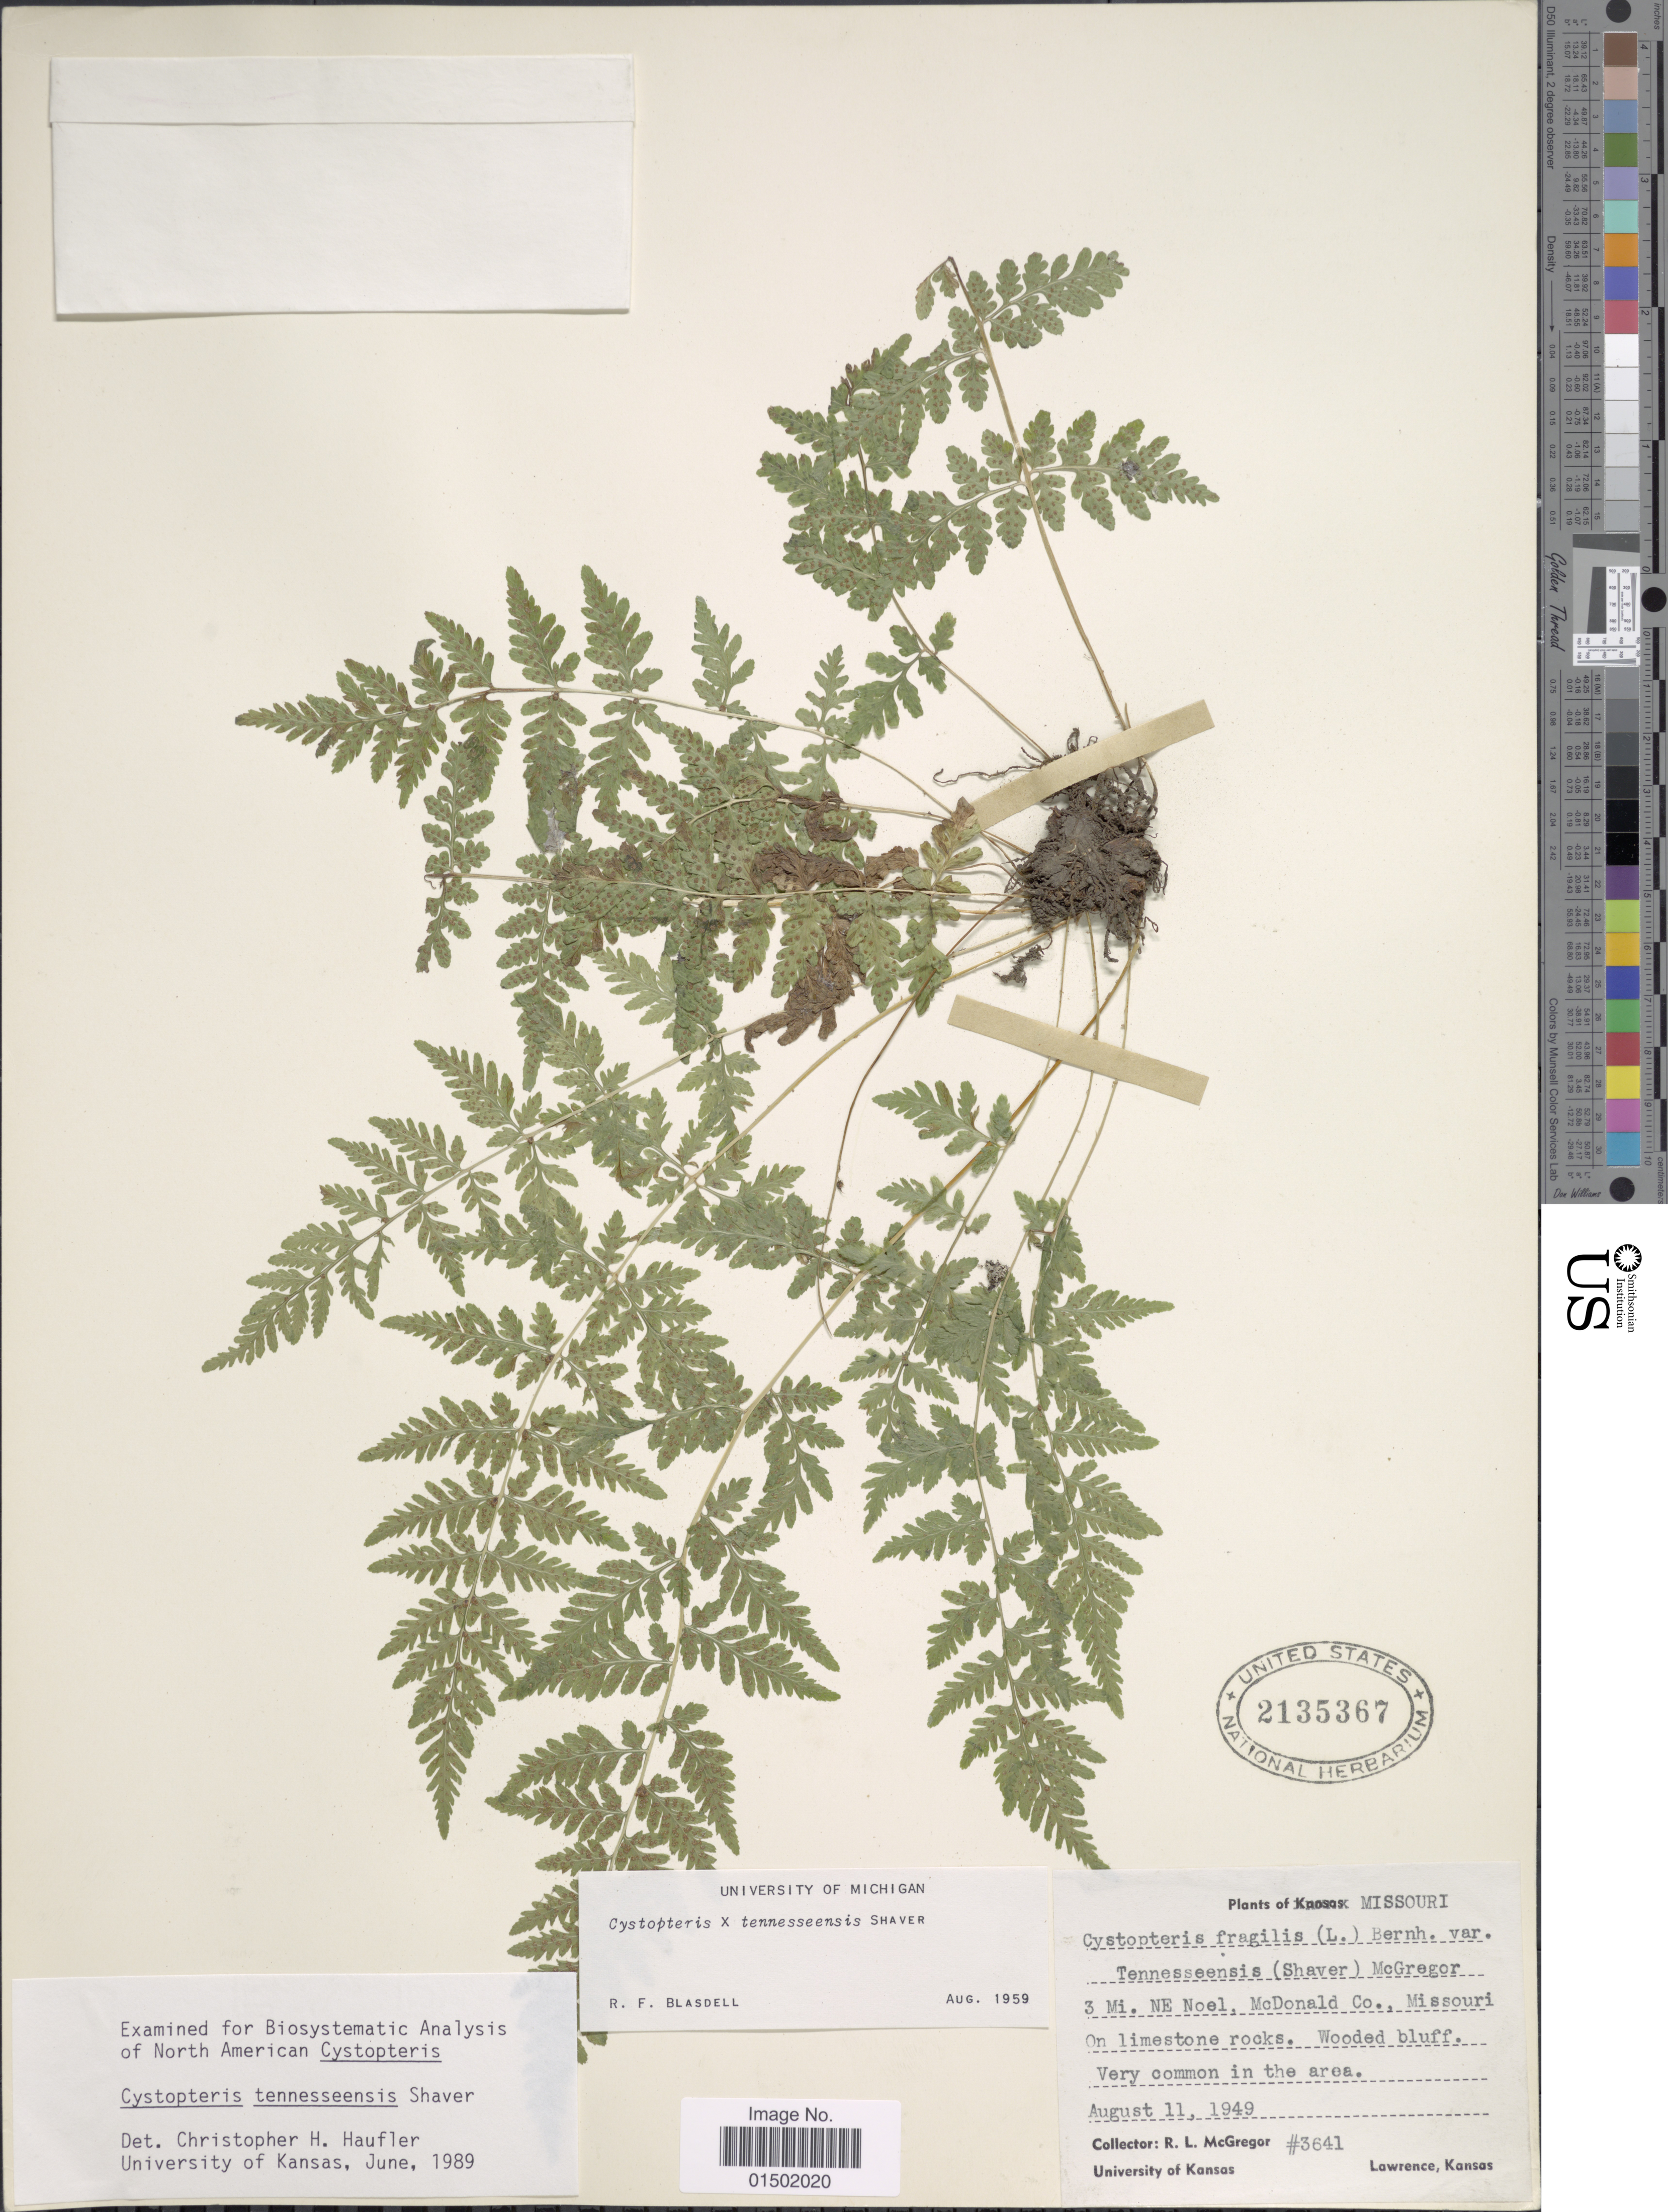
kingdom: Plantae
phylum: Tracheophyta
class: Polypodiopsida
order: Polypodiales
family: Cystopteridaceae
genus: Cystopteris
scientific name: Cystopteris tennesseensis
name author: Shaver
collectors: R. McGregor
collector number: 3641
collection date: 1949-08-11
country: United States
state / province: Missouri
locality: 3 Mi. NE Noel, McDonald Co.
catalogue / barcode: US 2135367